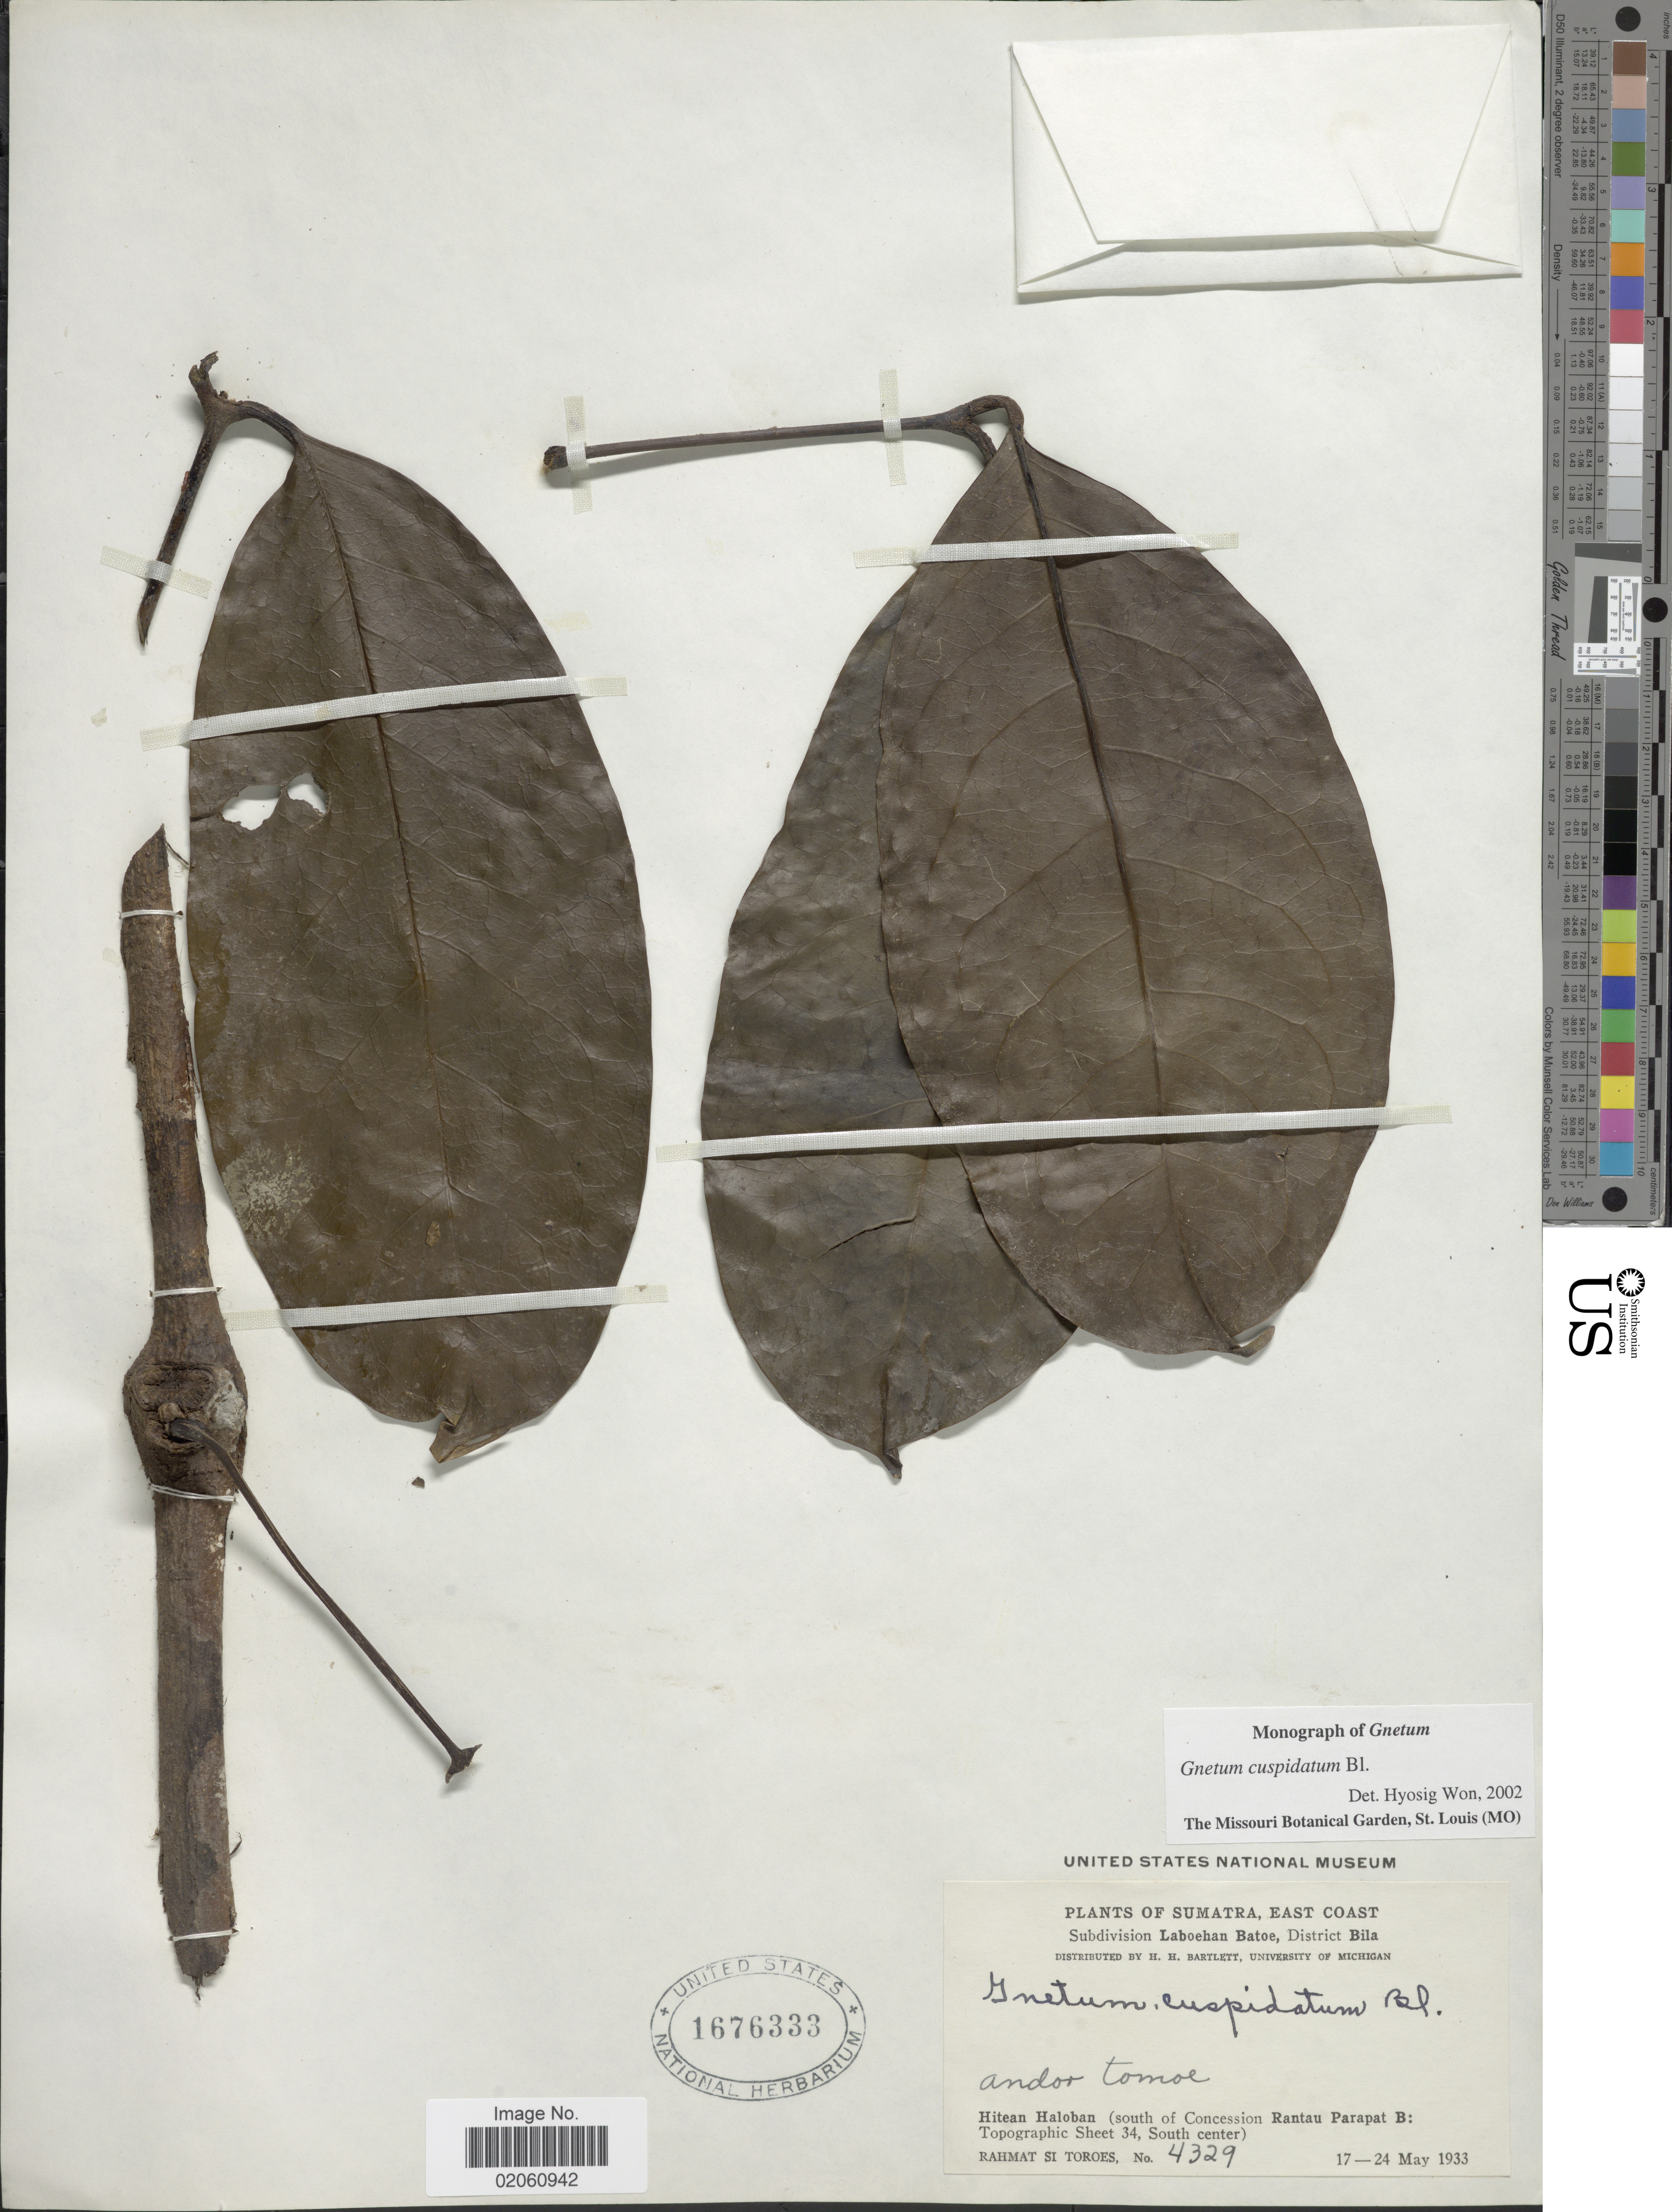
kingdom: Plantae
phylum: Tracheophyta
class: Gnetopsida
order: Gnetales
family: Gnetaceae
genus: Gnetum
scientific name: Gnetum cuspidatum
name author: Blume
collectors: Rahmat Si Boeea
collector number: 4329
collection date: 1933-05-17/1933-05-24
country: Indonesia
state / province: Sumatra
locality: East Coast, Subdivision Laboehan Batoe, District Bila, Hitean Haloban (south of Concession Rantau Parapat B: Topographic Sheet 34, South center)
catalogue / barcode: US 1676333